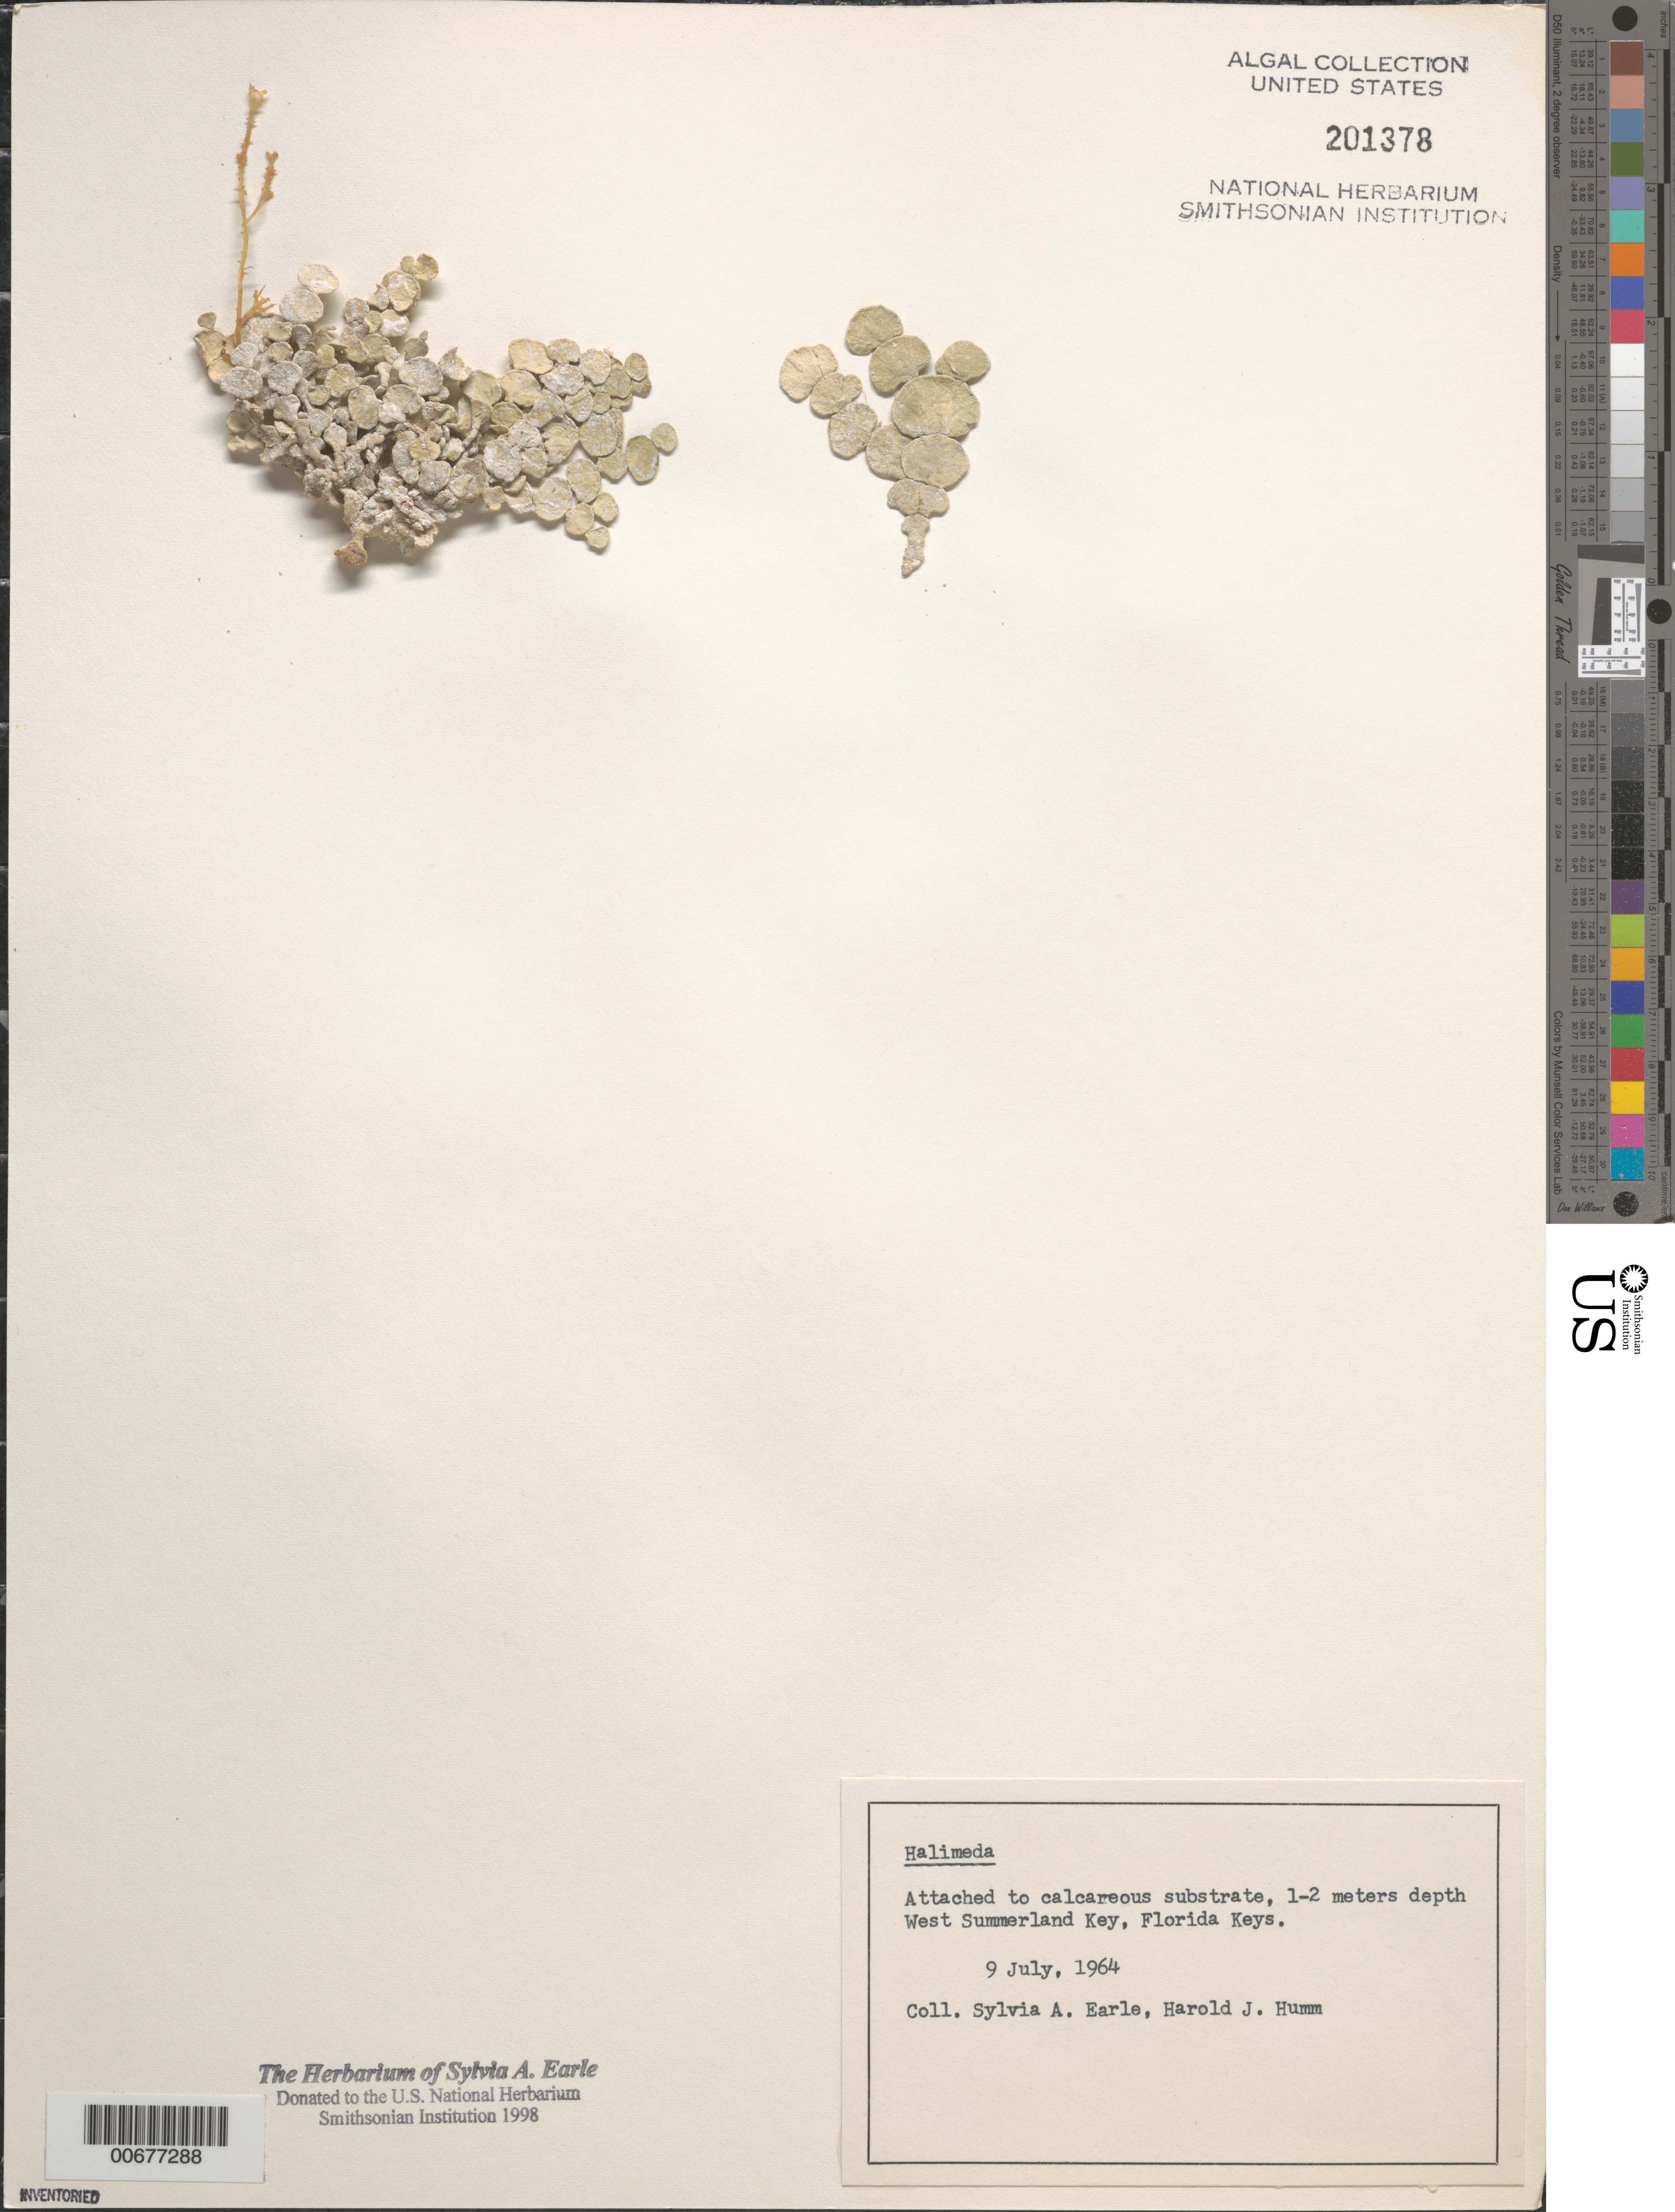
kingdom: Plantae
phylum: Chlorophyta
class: Ulvophyceae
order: Bryopsidales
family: Halimedaceae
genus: Halimeda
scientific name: Halimeda sp.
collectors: S. A. Earle & H. J. Humm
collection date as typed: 09 Jul 1964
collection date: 1964-07-09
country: United States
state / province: Florida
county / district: Monroe County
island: West Summerland Key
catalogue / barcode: US 201379